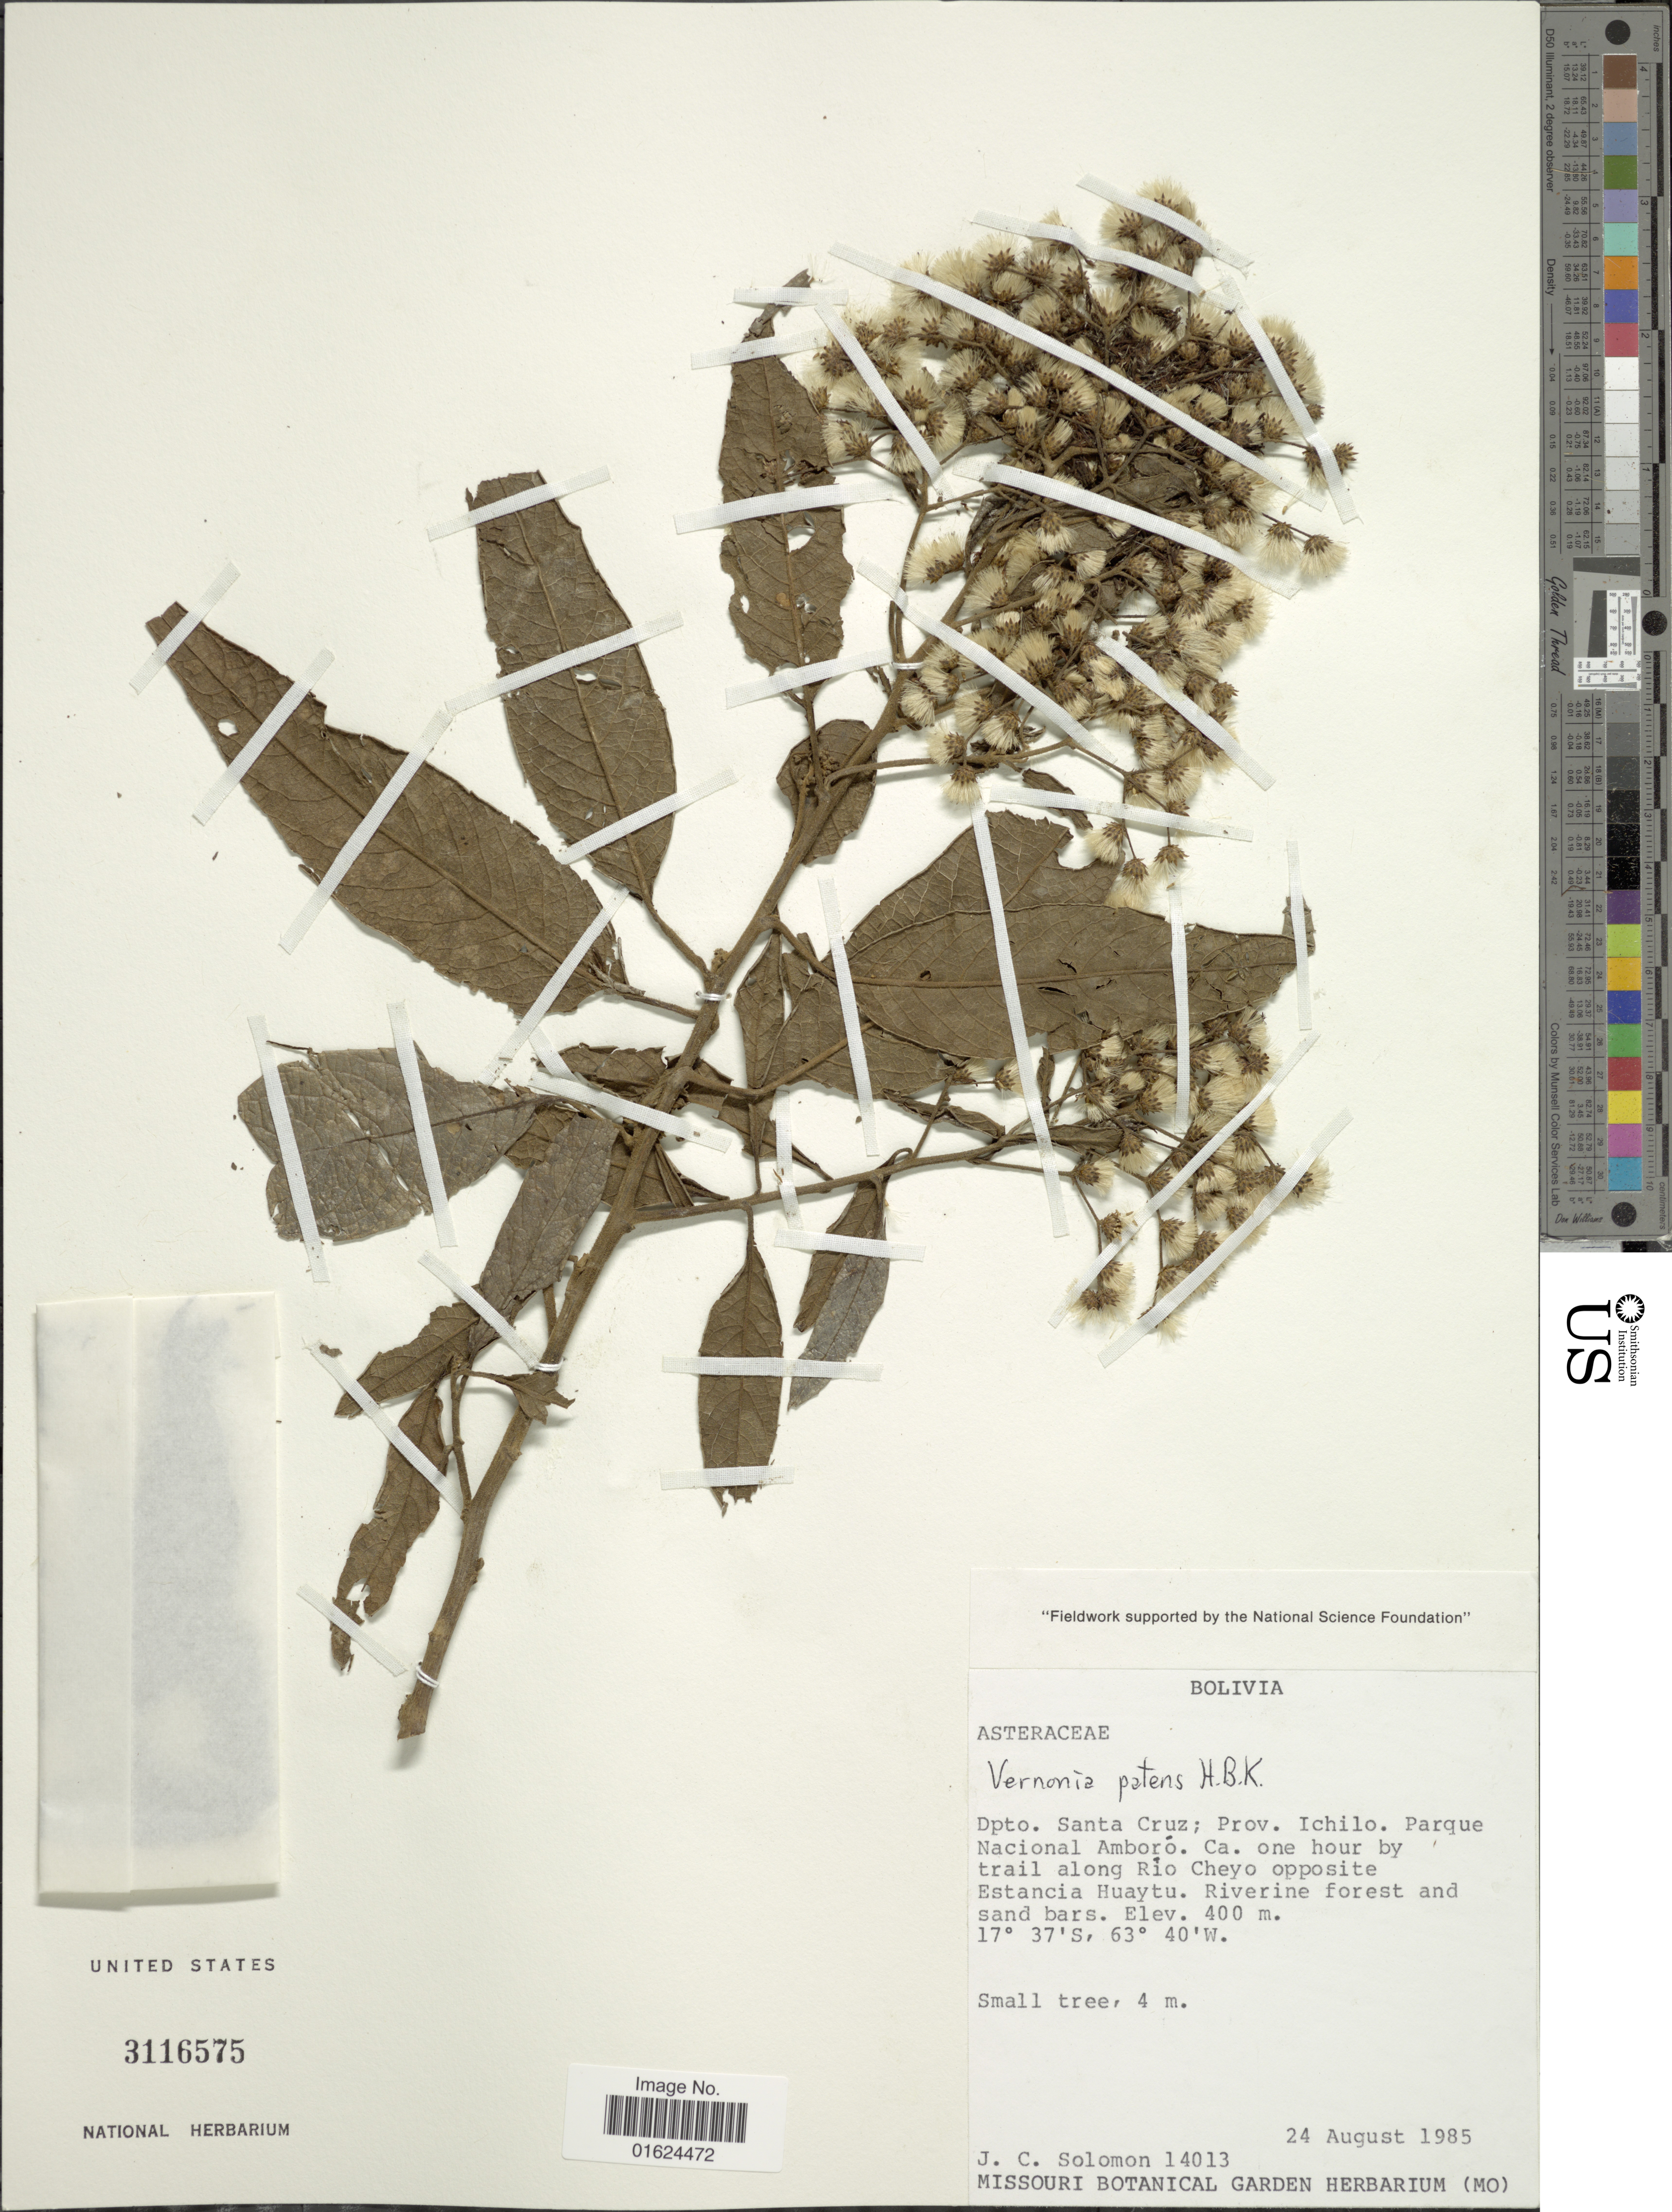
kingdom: Plantae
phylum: Tracheophyta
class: Magnoliopsida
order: Asterales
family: Asteraceae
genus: Vernonanthura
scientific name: Vernonanthura patens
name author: (Kunth) H. Rob.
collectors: J. C. Solomon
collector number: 14013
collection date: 1985-08-24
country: Bolivia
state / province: Santa Cruz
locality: Dpto Santa Cruz; Prov. Ichilo. parque Nacional Amboró. Ca one hour by trail along Río Cheyo opposite Estancia Huaytu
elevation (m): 400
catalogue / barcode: US 3116575